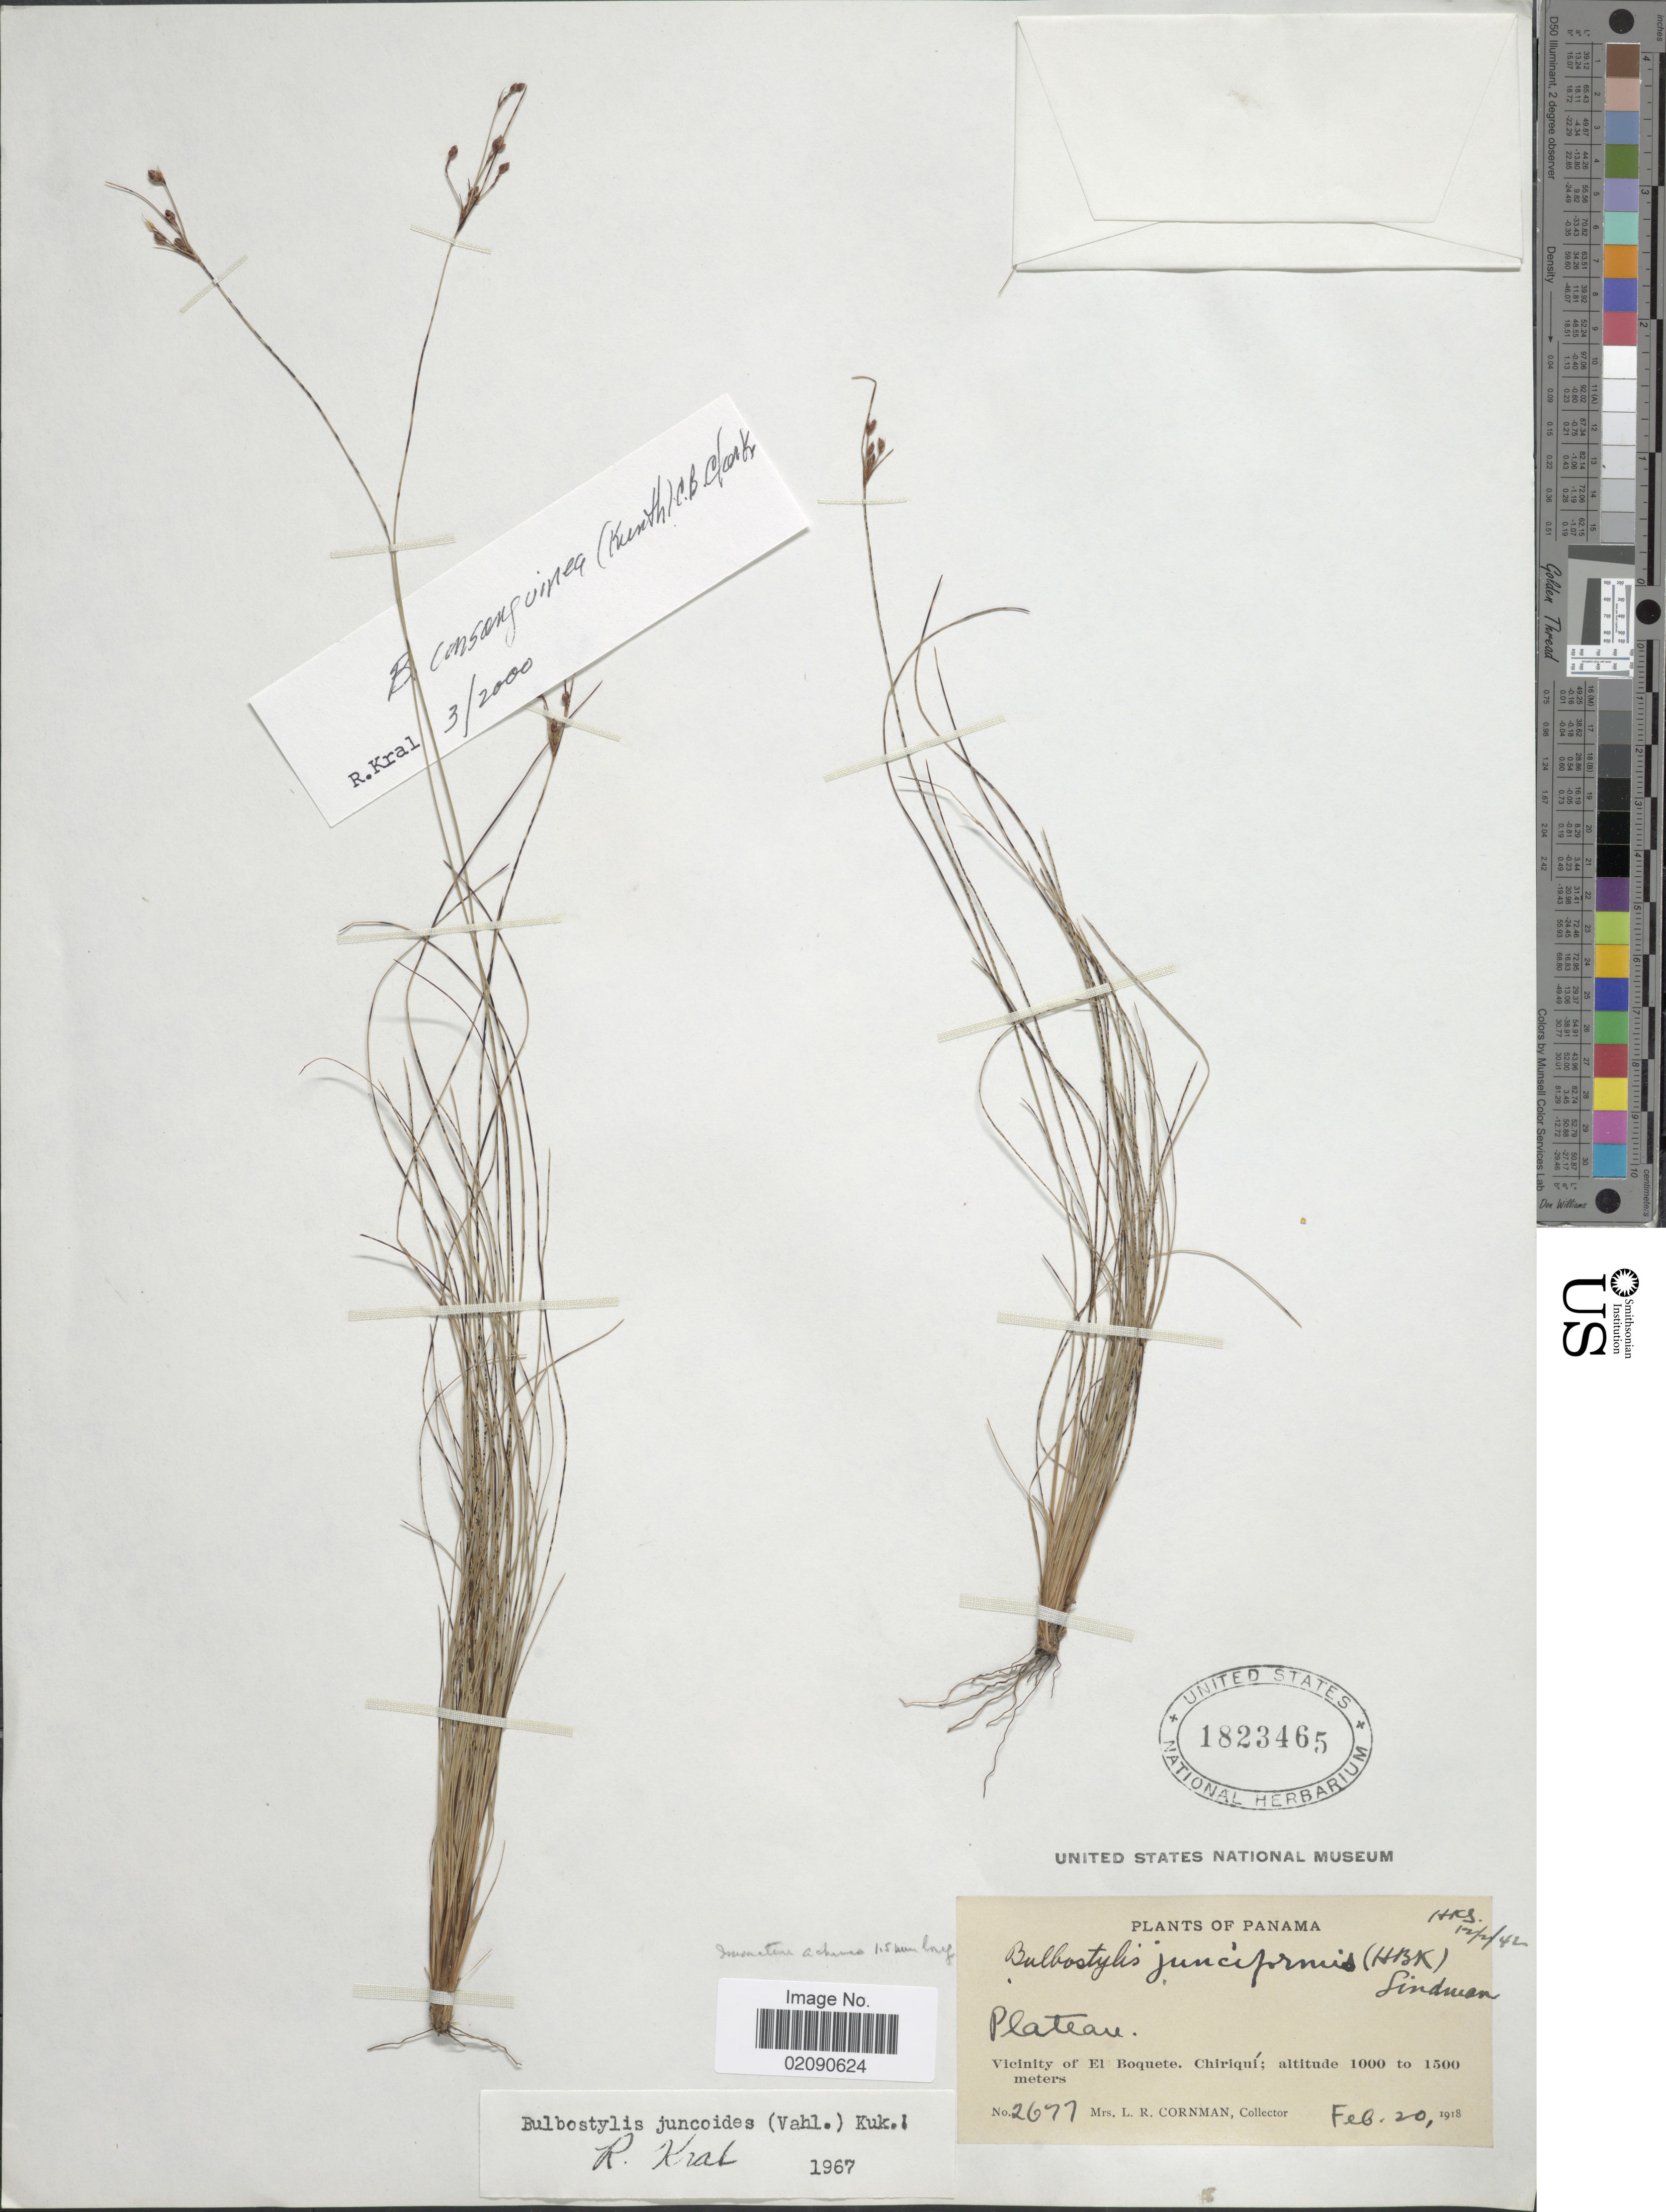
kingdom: Plantae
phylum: Tracheophyta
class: Liliopsida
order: Poales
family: Cyperaceae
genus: Bulbostylis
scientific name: Bulbostylis juncoides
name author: (Vahl) Kük. ex Herter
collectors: L. Cornman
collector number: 2677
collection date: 1918-02-20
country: Panama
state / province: Chiriqui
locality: Vicinity of El Boquete. Chiriqui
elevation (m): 1000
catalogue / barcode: US 1823465